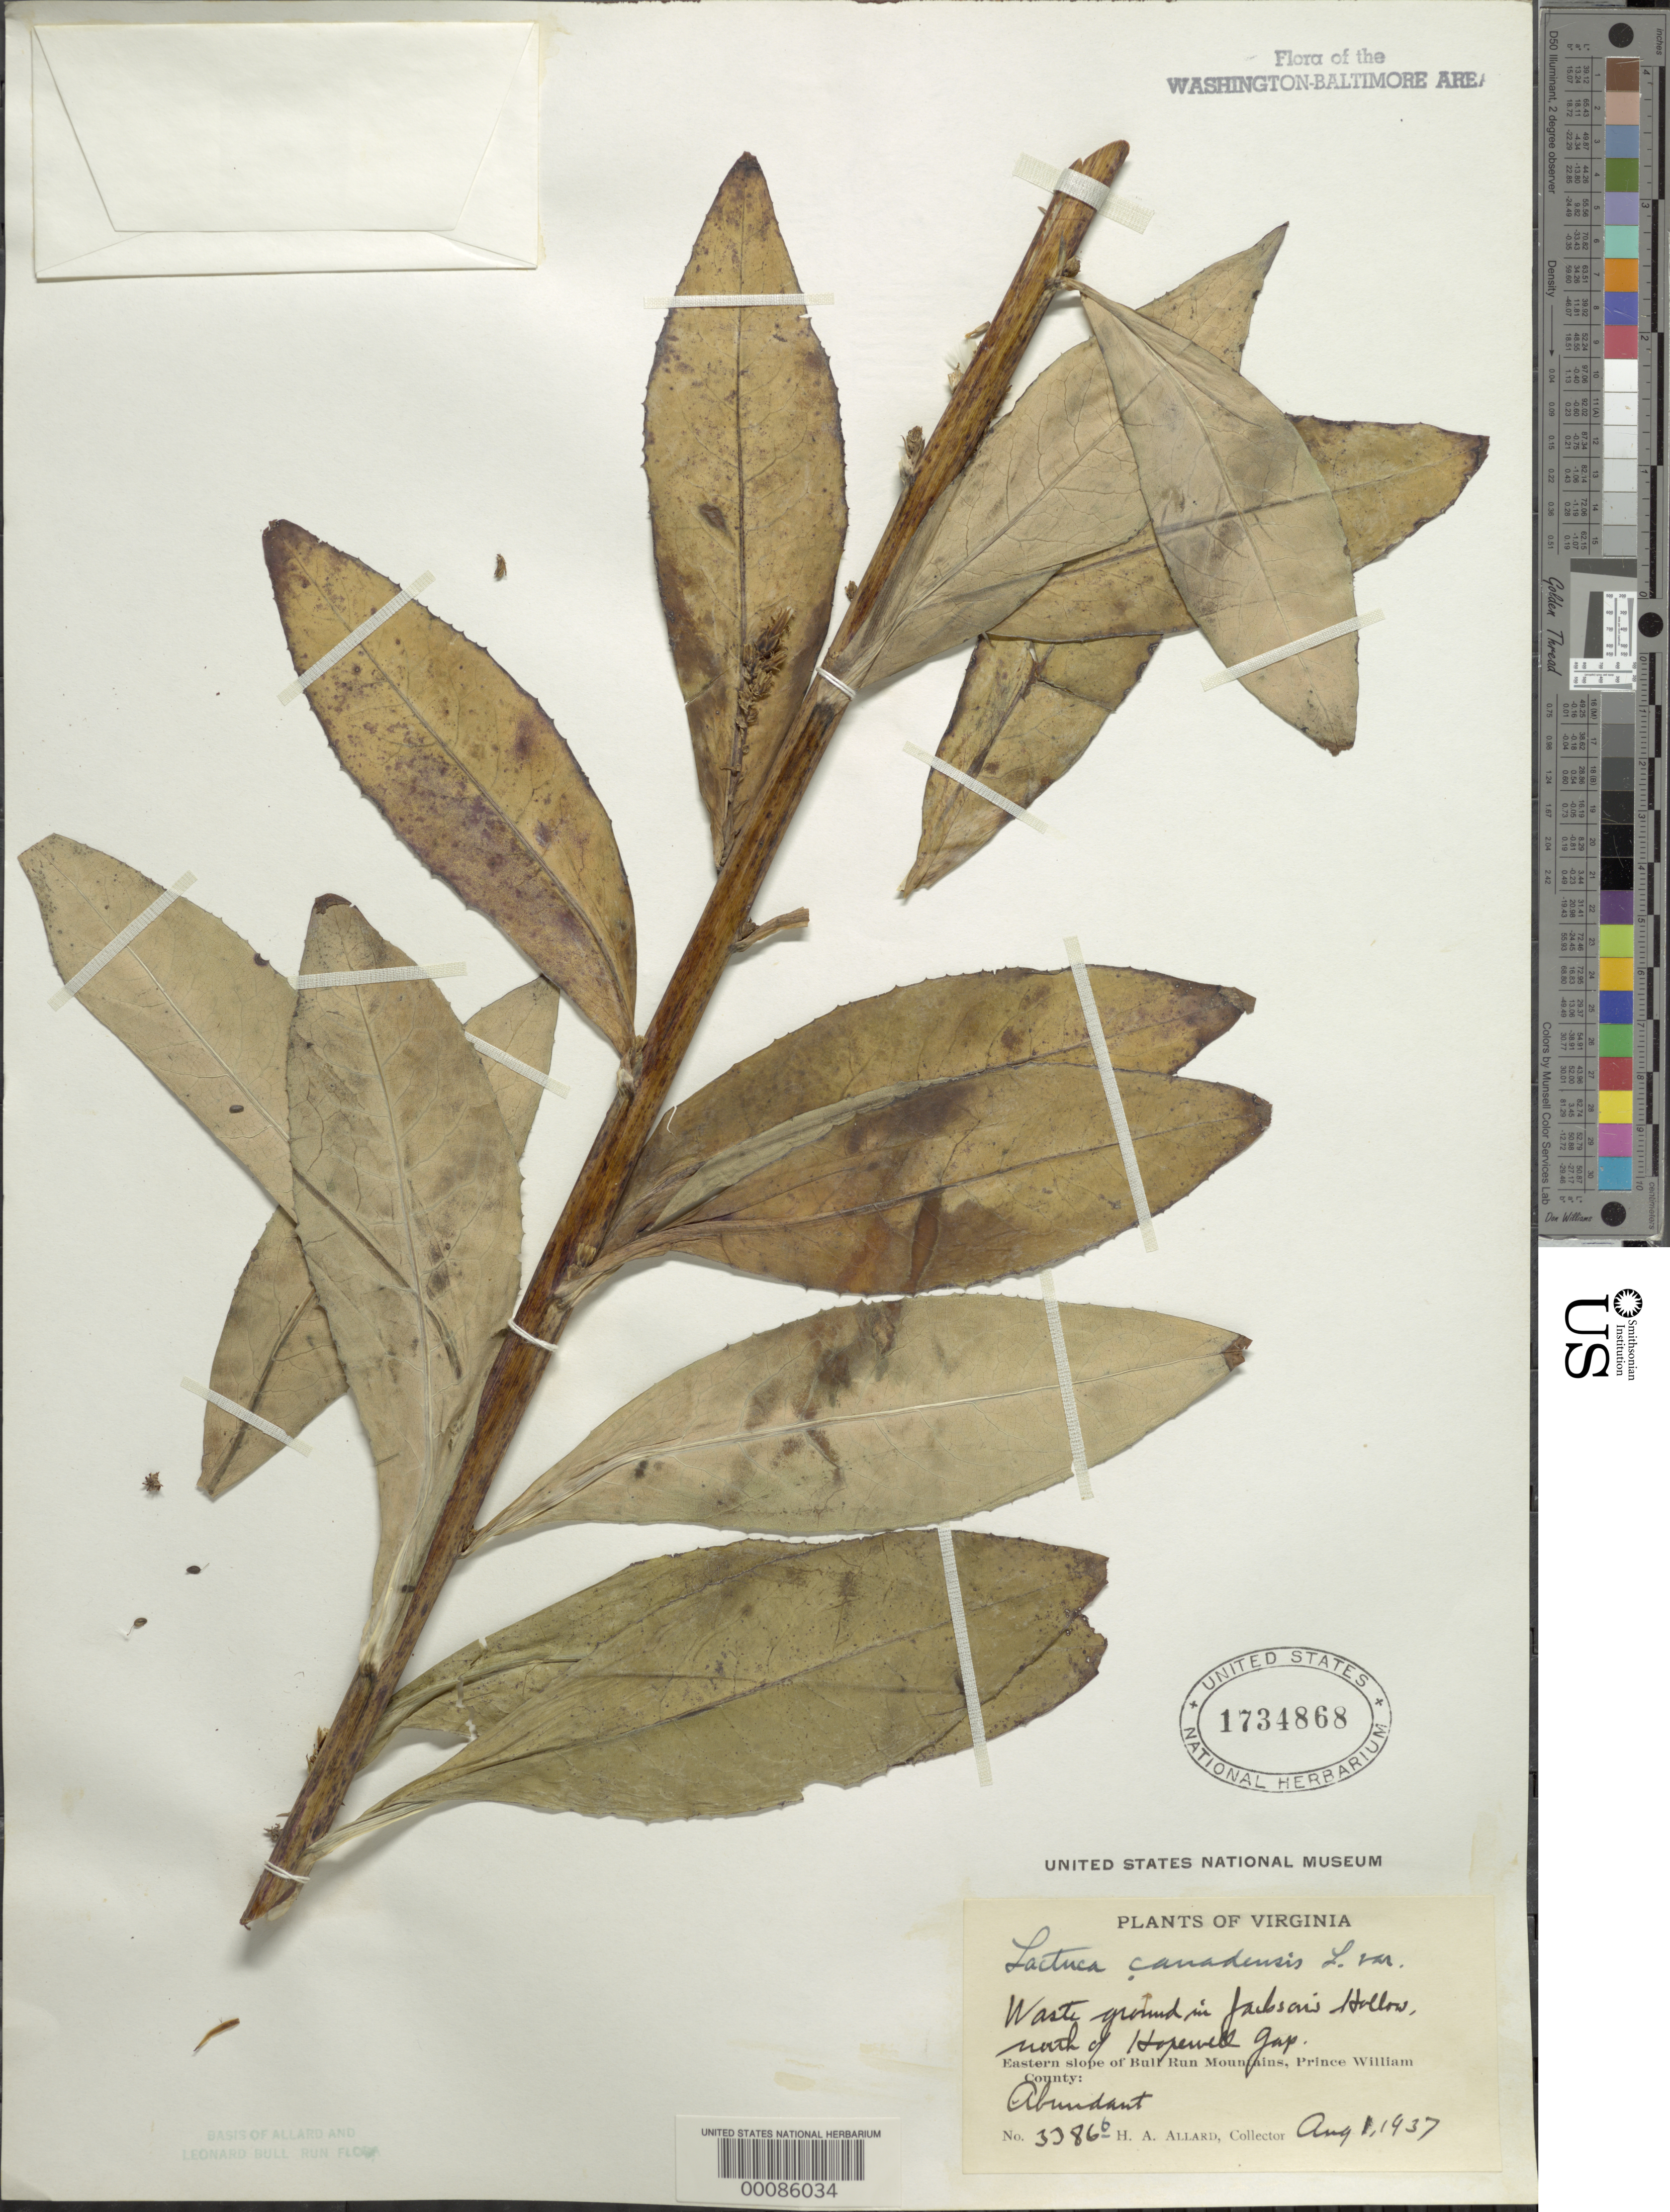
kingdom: Plantae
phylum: Tracheophyta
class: Magnoliopsida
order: Asterales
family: Asteraceae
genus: Lactuca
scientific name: Lactuca canadensis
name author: L.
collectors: H. A. Allard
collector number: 3386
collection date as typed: -1 Aug 1937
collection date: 1937-08-01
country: United States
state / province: Virginia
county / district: Prince William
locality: North of Hopewell Gap Jacksons Hollow, eastern slope of Bull Run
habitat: Waste ground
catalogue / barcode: US 1734868